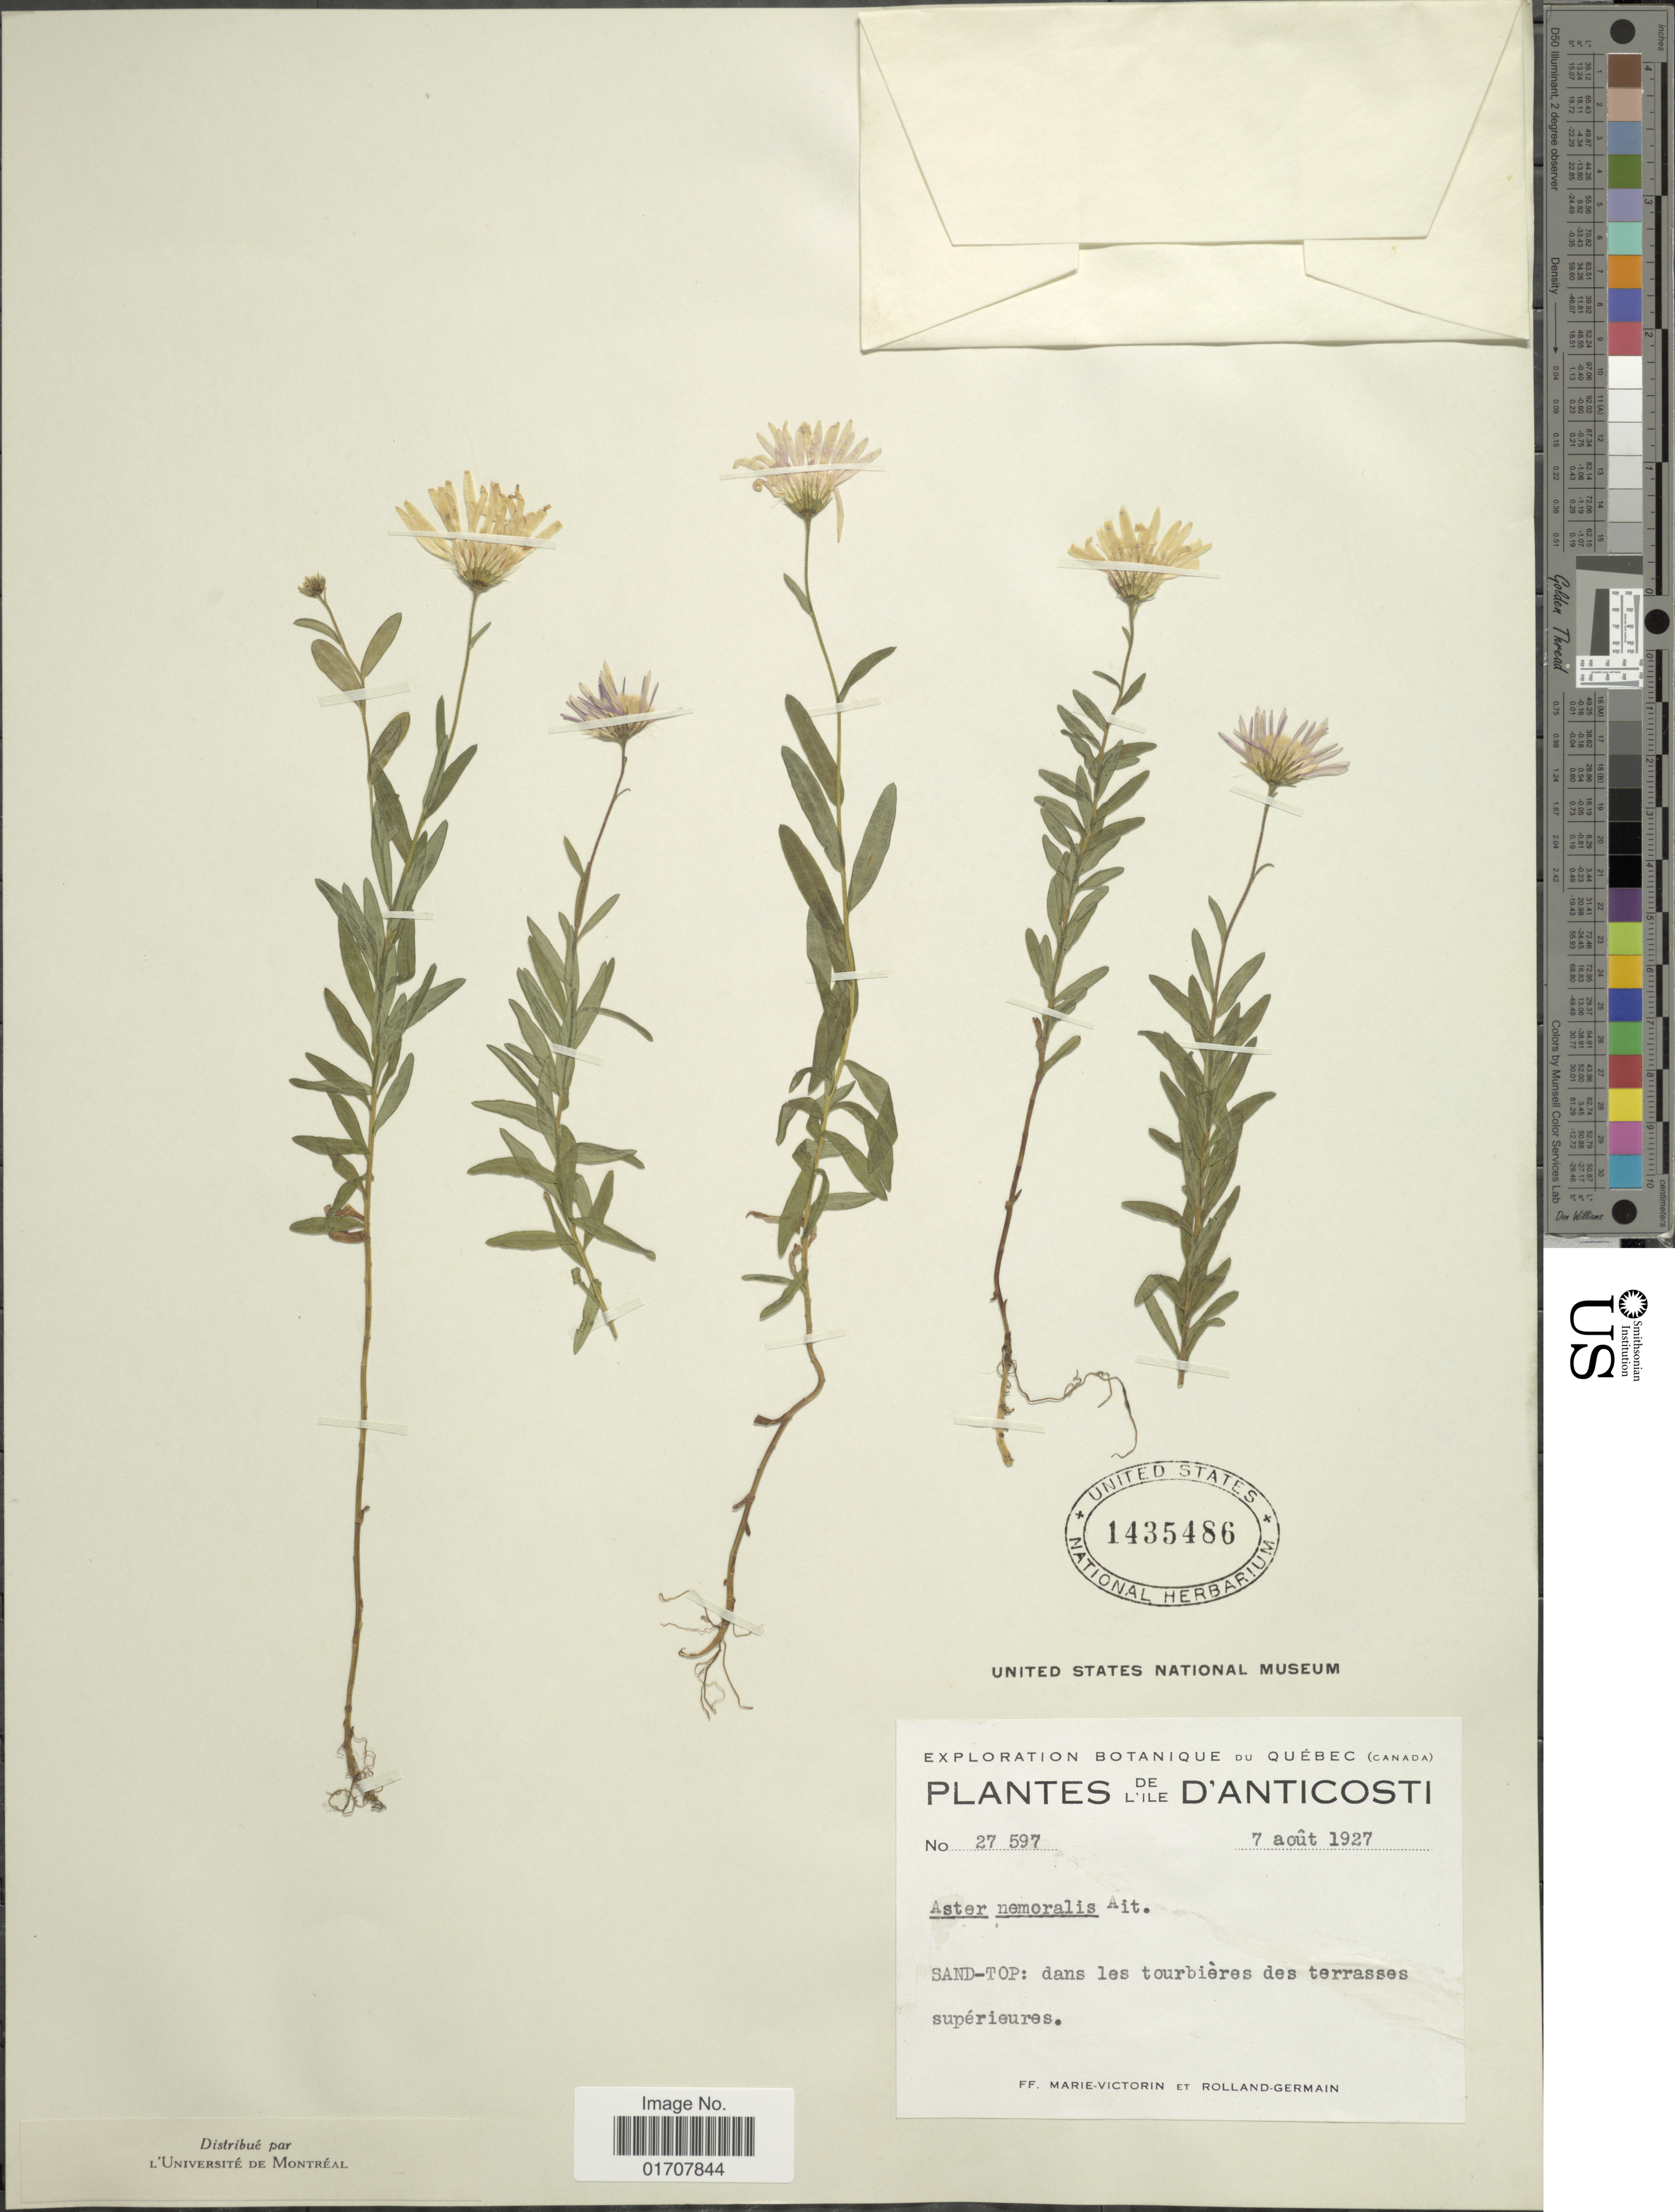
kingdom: Plantae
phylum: Tracheophyta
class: Magnoliopsida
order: Asterales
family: Asteraceae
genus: Oclemena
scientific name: Oclemena nemoralis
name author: (Aiton) Greene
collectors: F. Marie-Victorin & Rolland-Germain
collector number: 27597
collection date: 1927-08-07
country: Canada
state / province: Quebec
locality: De L'ile D'Anticosti, Sand-Top: dans les tourbieres des terrasses superieures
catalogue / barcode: US 1435486